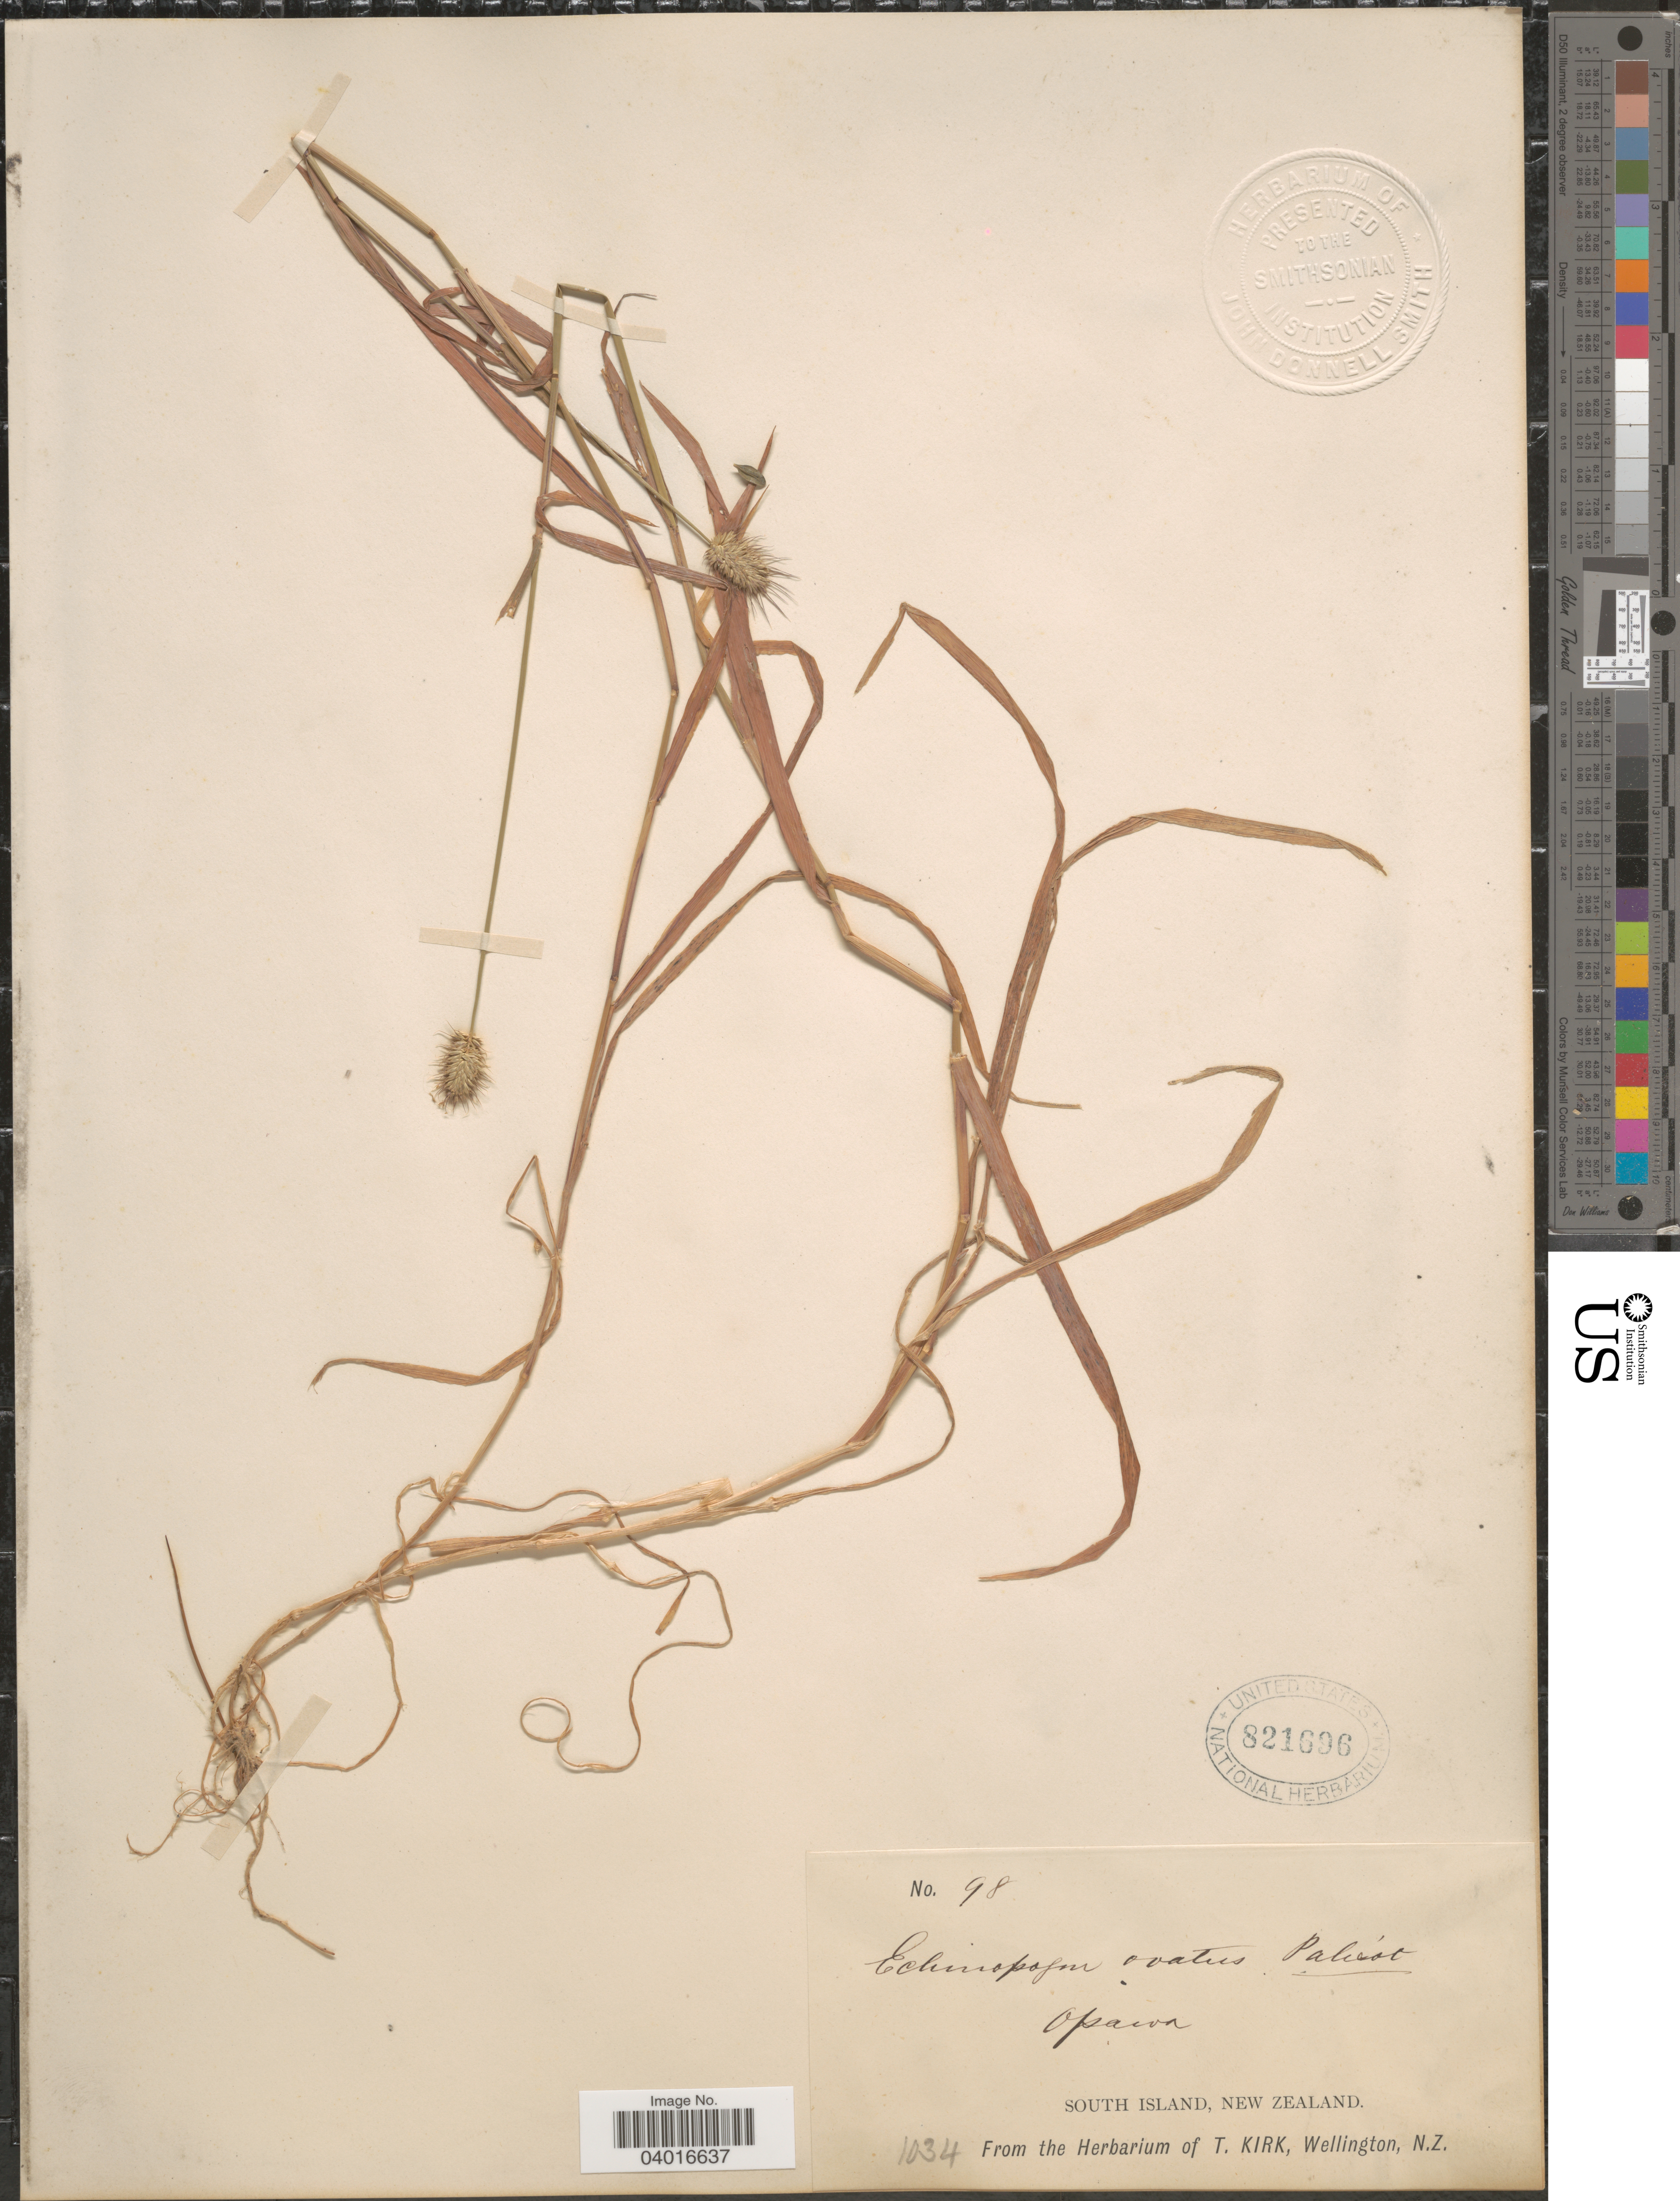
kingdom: Plantae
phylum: Tracheophyta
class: Liliopsida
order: Poales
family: Poaceae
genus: Echinopogon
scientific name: Echinopogon ovatus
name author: (G. Forst.) P. Beauv.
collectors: ex herb. T. Kirk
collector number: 98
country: New Zealand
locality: Opawa South Island.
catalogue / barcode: US 821696